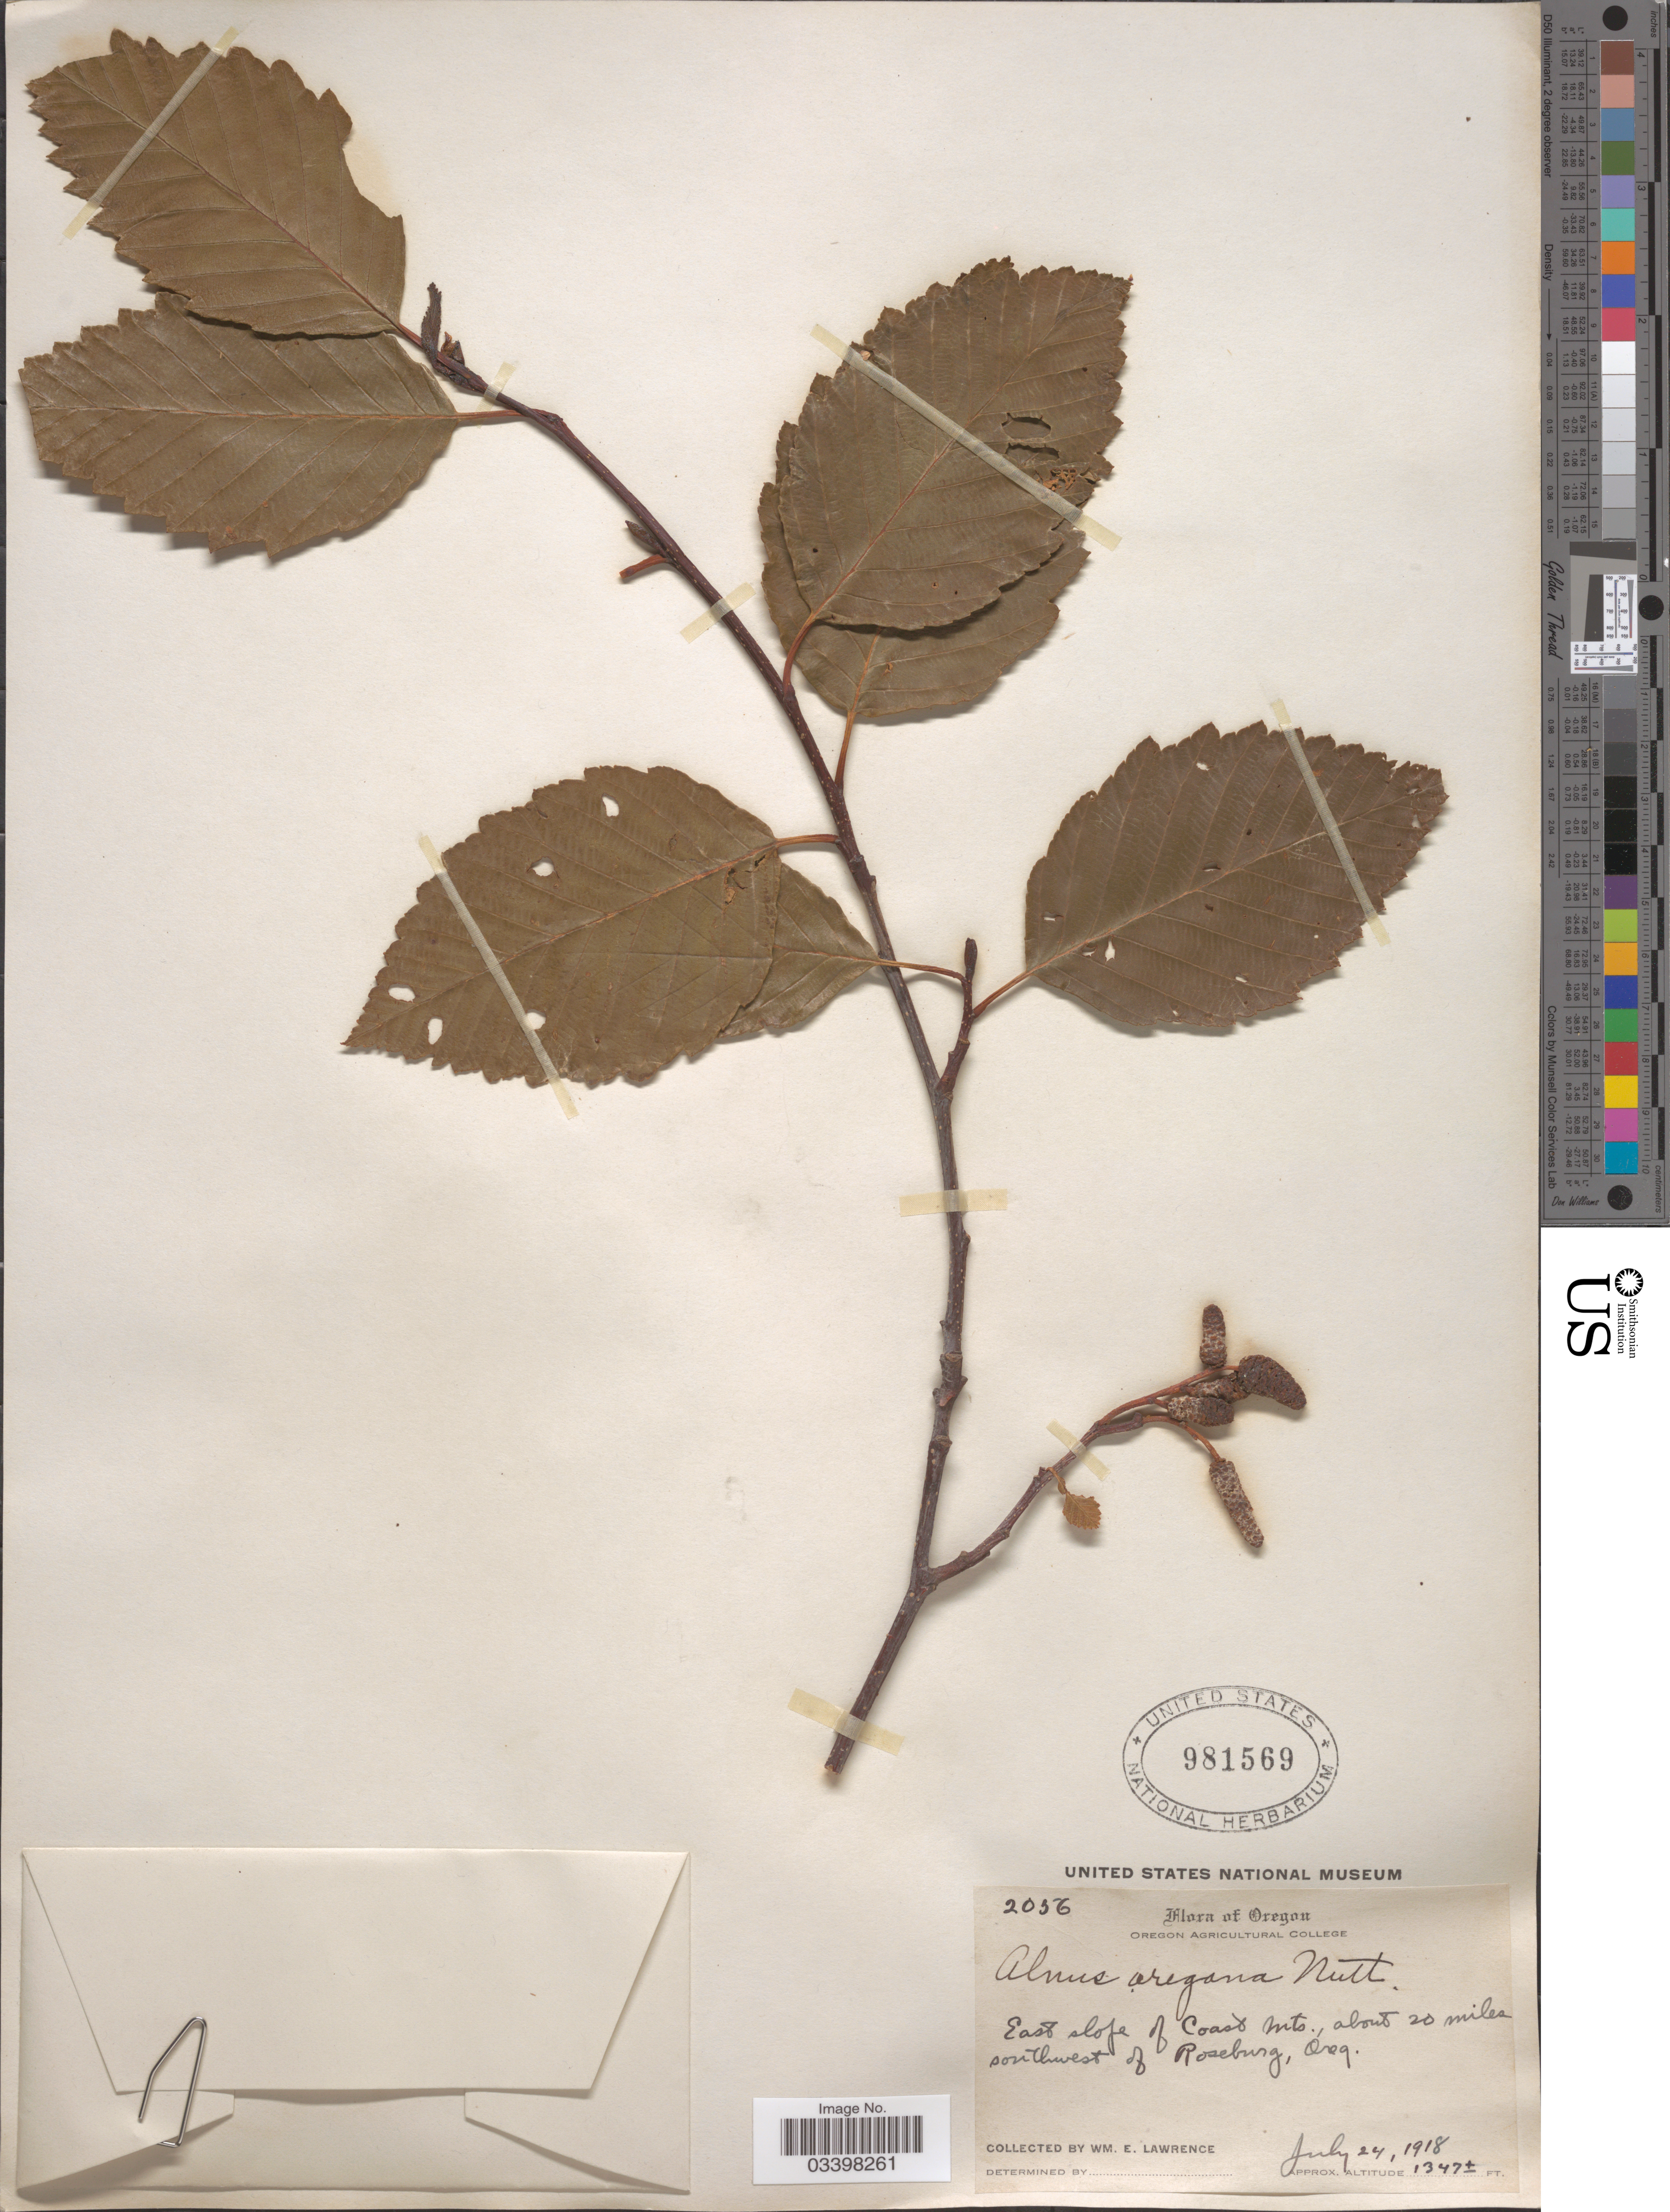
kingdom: Plantae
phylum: Tracheophyta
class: Magnoliopsida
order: Fagales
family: Betulaceae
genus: Alnus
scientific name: Alnus rubra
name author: Bong.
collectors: W. Lawrence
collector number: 2056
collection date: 1918-07-24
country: United States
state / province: Oregon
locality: East slope of Coast Mts., about 20 miles southwest of Roseburg.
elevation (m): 411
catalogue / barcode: US 981569